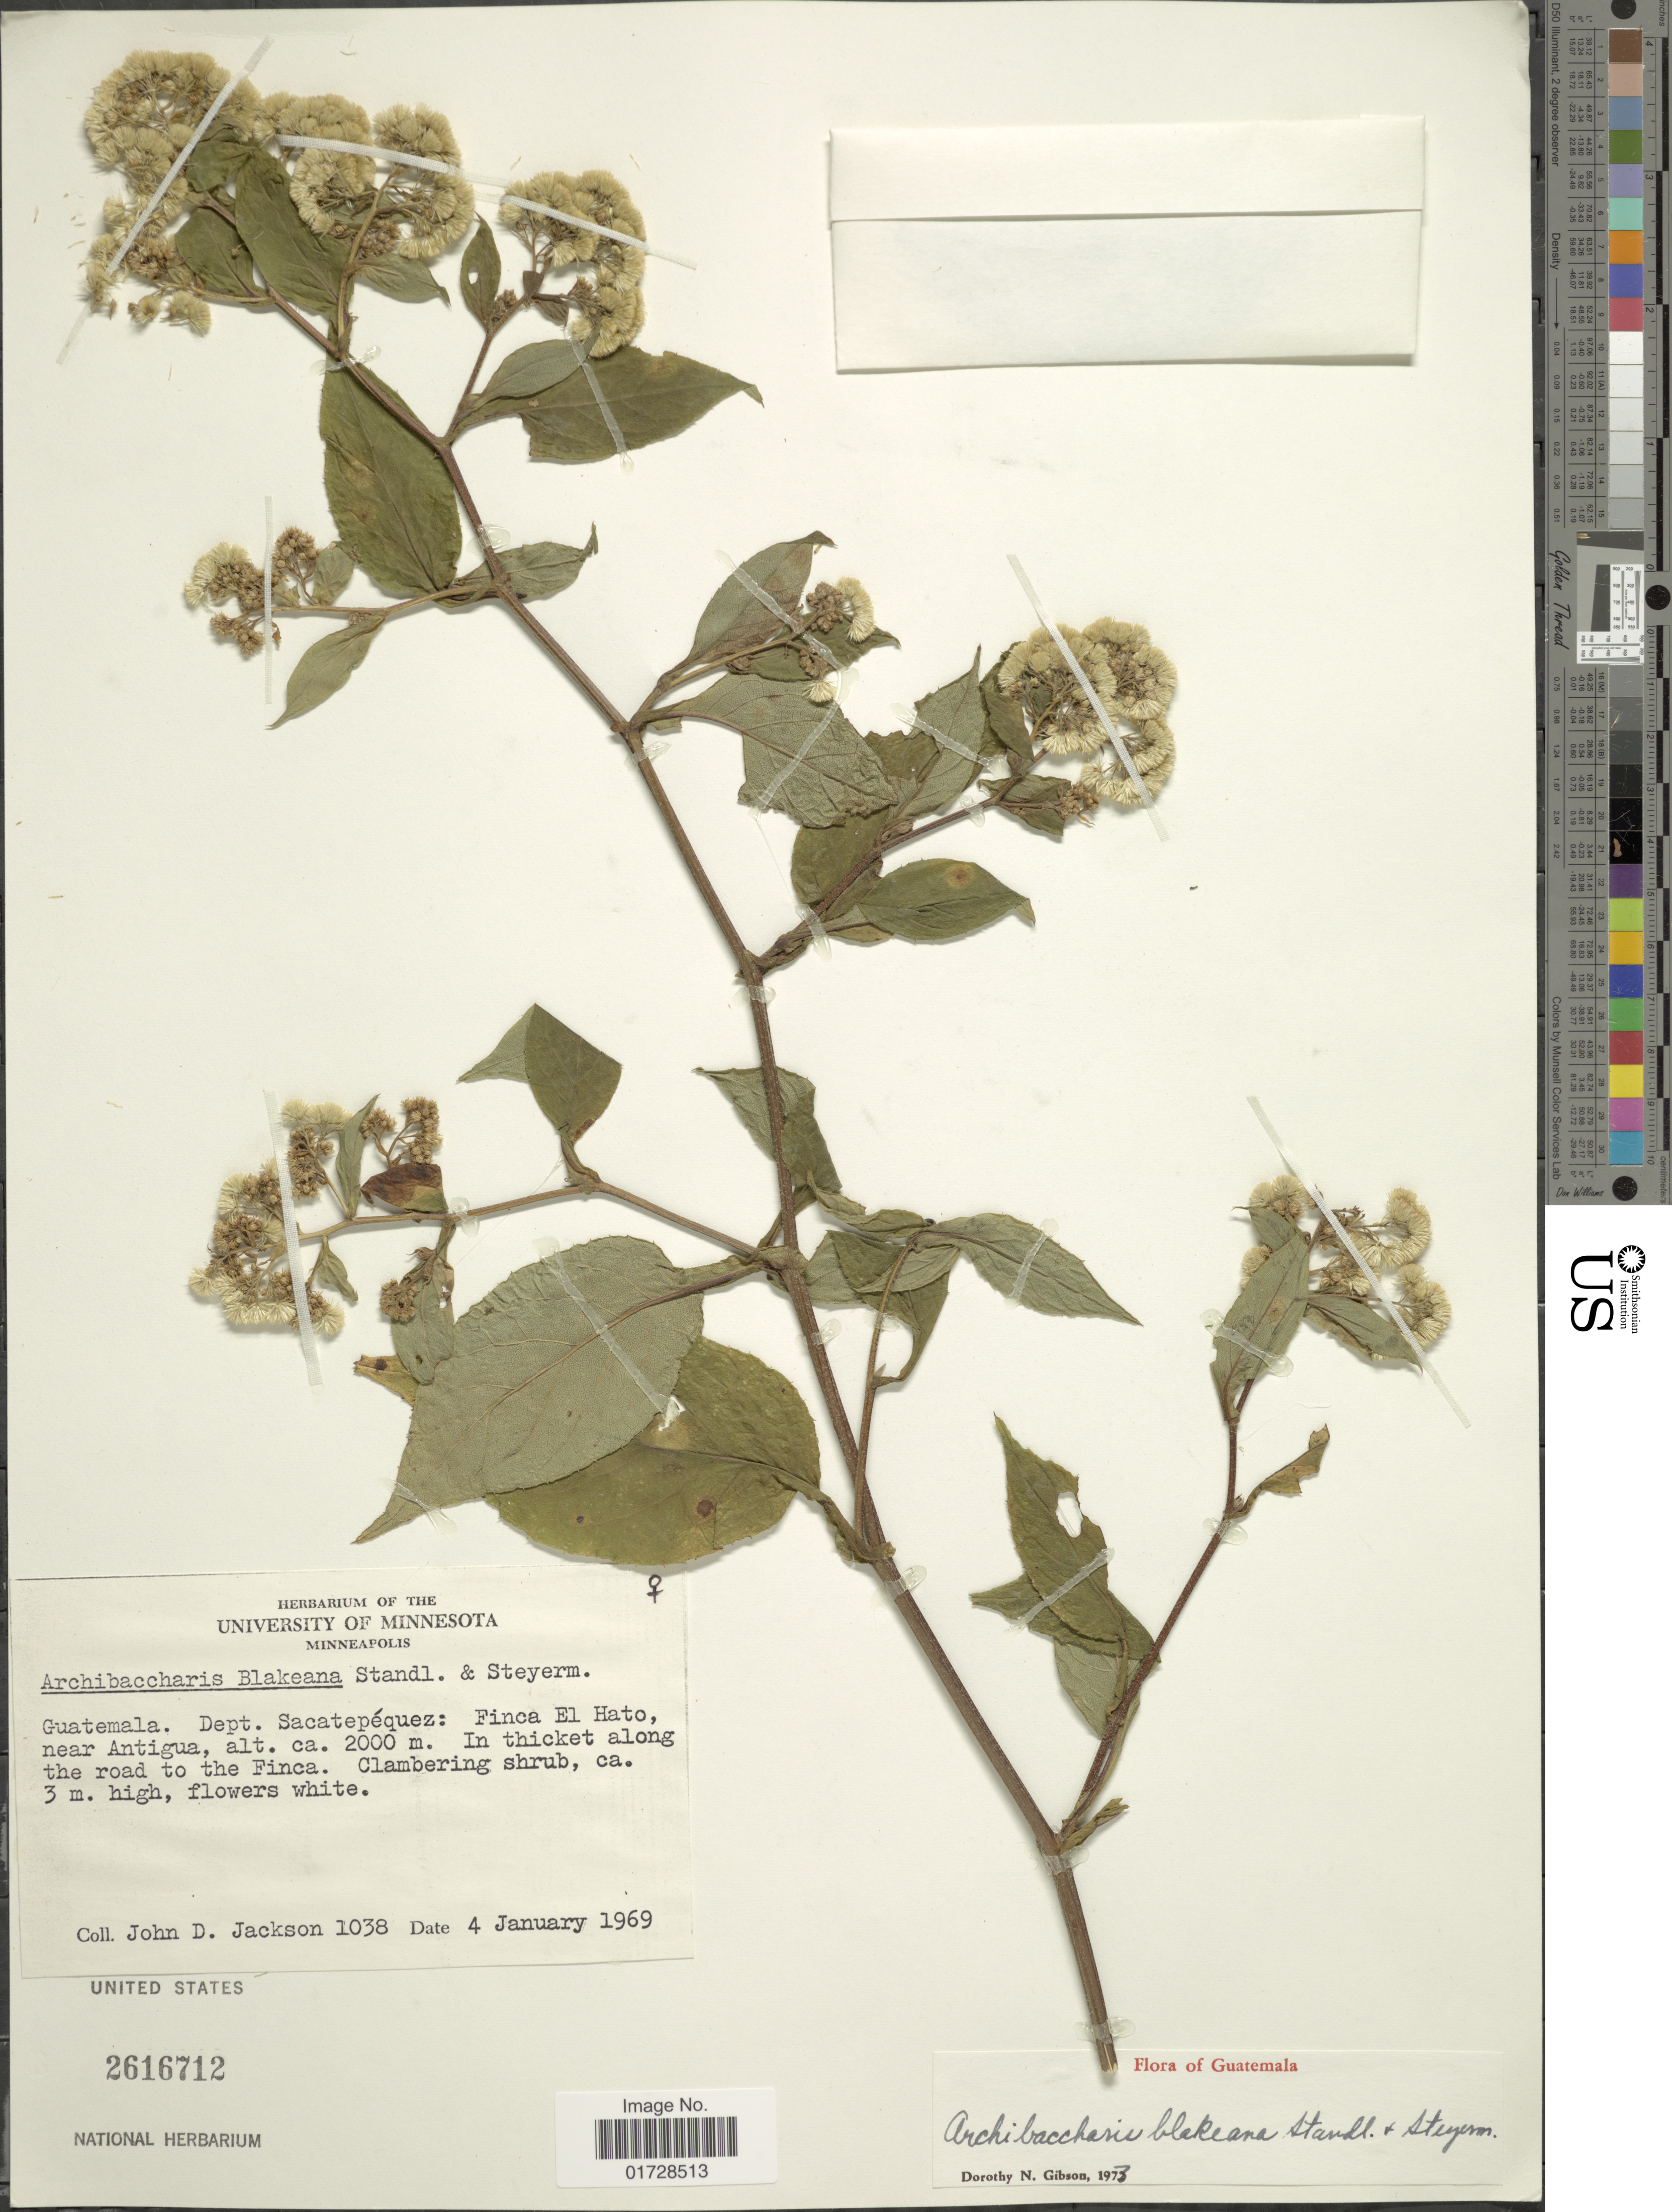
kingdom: Plantae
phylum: Tracheophyta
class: Magnoliopsida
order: Asterales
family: Asteraceae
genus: Archibaccharis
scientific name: Archibaccharis blakeana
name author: Standl. & Steyerm.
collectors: J. Jackson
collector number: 1038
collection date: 1969-01-04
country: Guatemala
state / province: Sacatepéquez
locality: Finca El Hato, near Antigua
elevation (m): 2000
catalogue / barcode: US 2616712